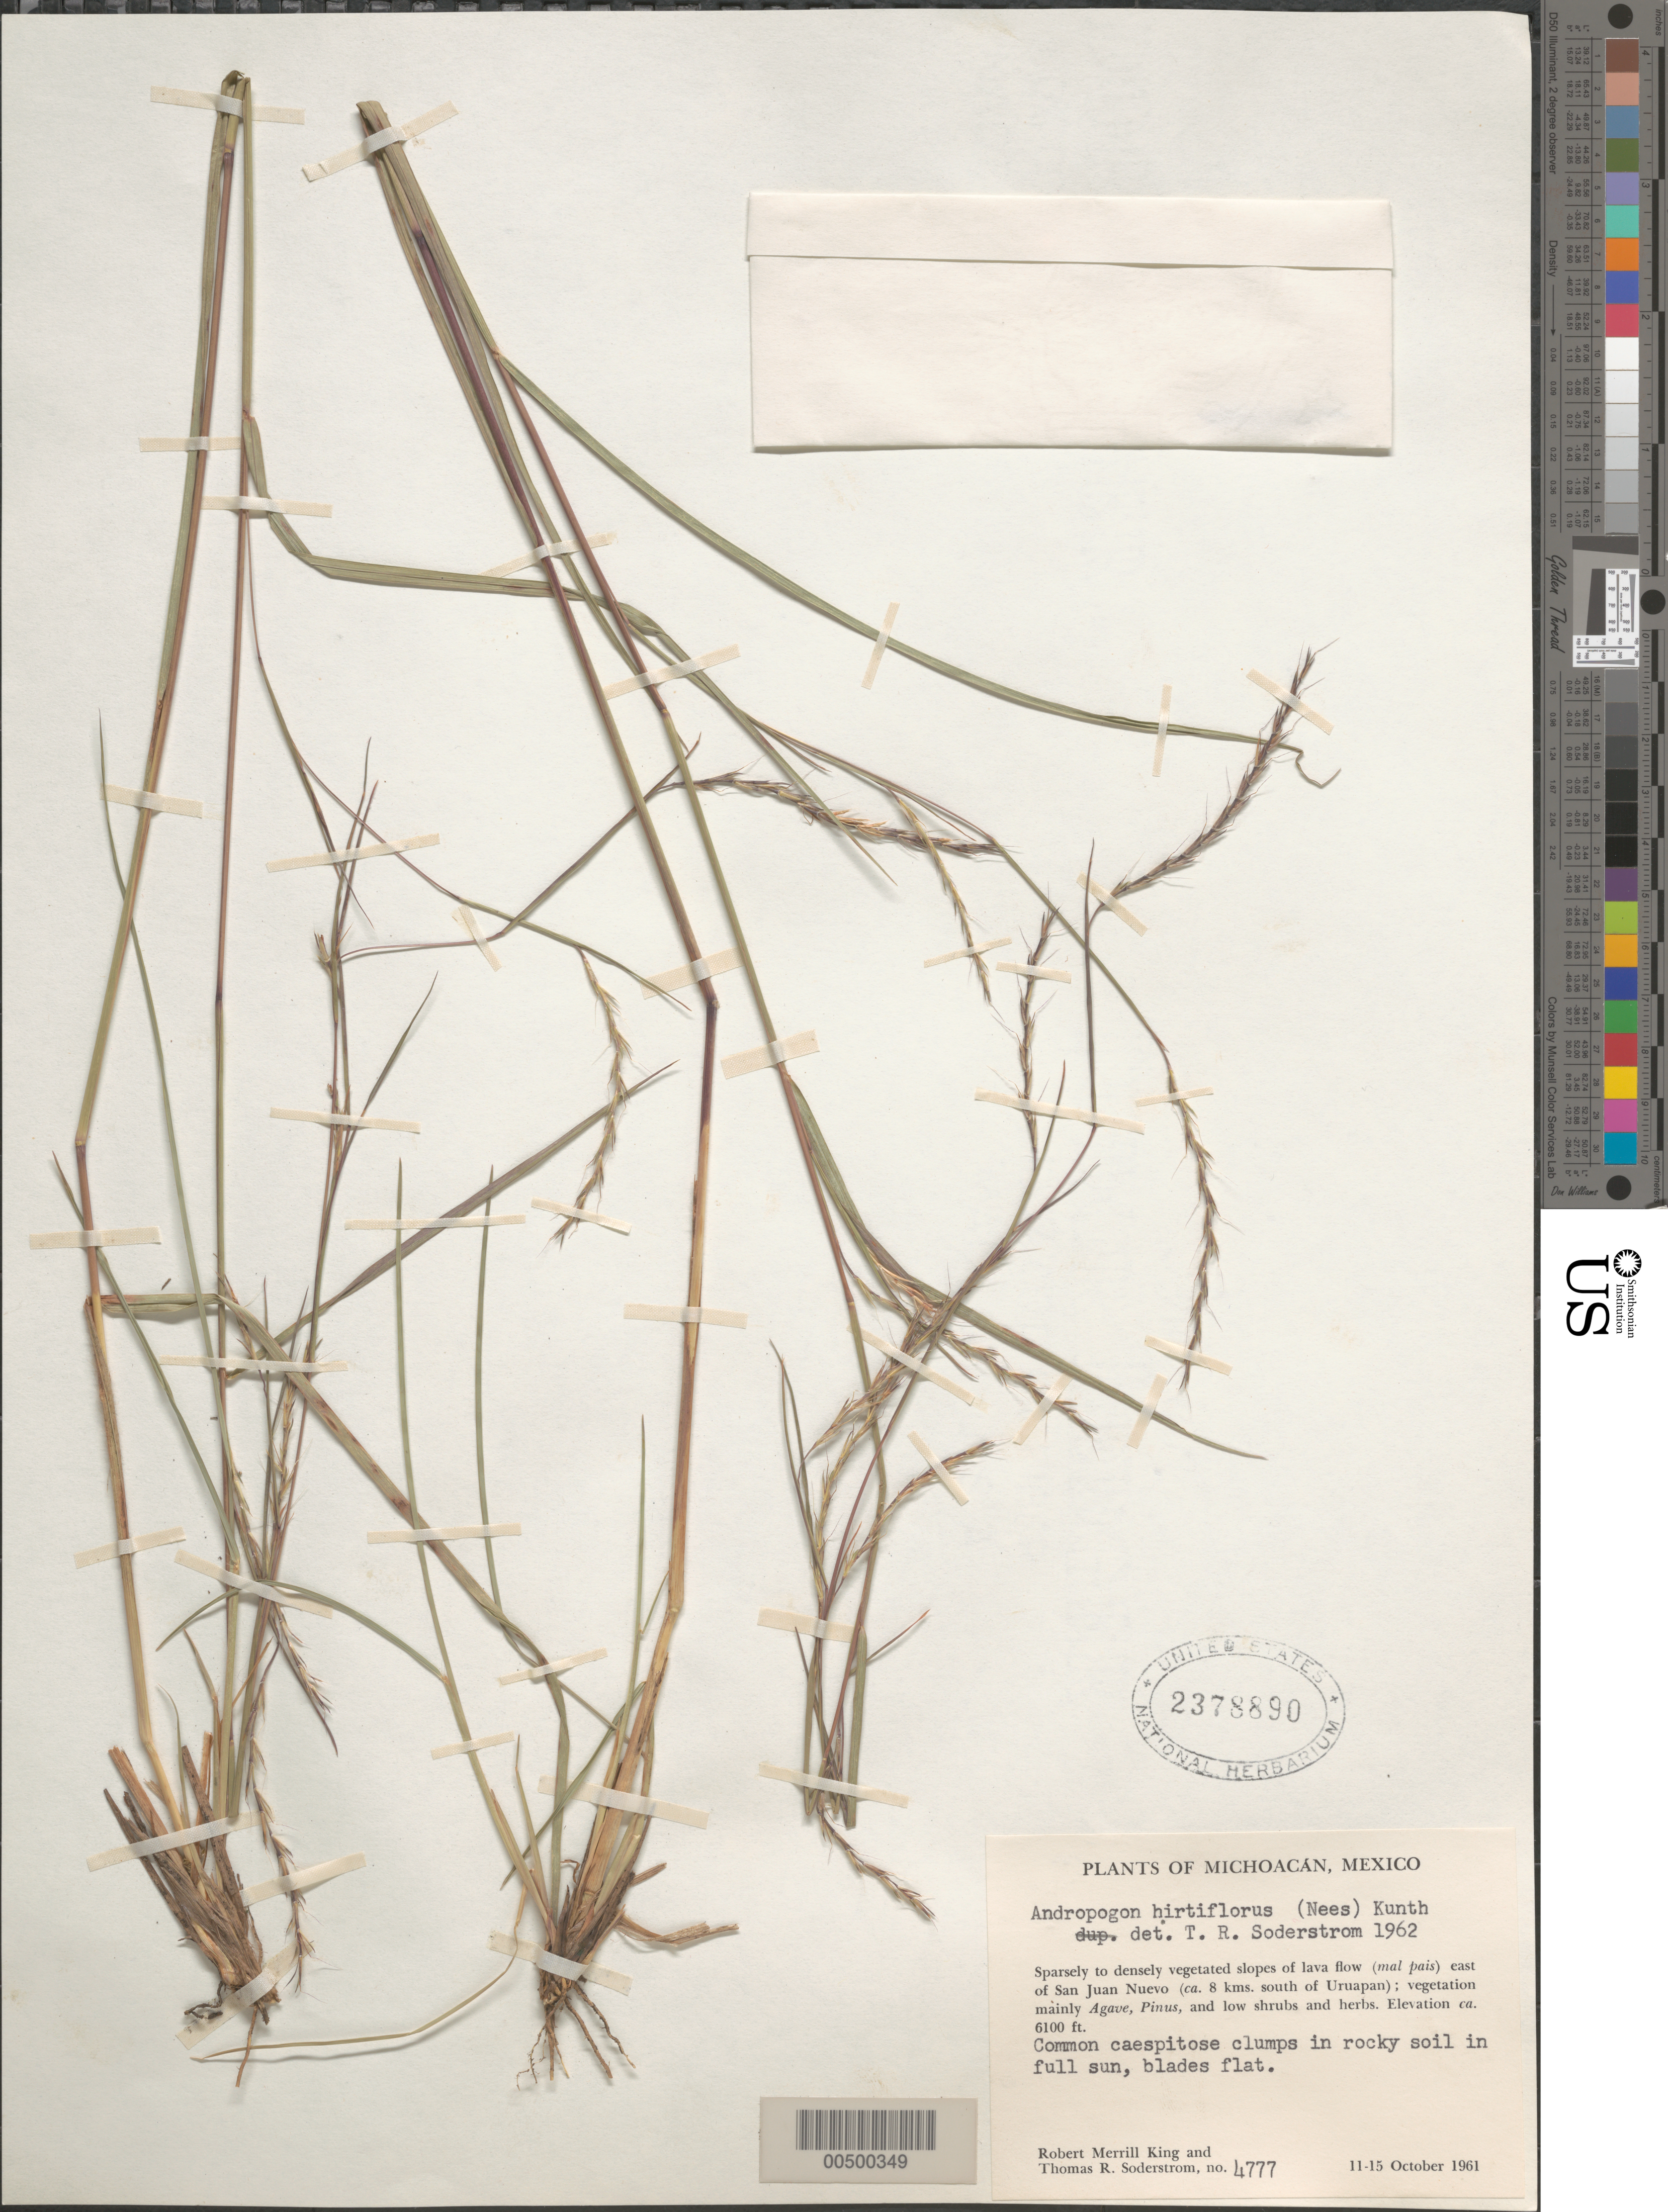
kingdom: Plantae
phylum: Tracheophyta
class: Liliopsida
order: Poales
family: Poaceae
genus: Schizachyrium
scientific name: Schizachyrium sanguineum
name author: (Retz.) Alston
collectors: R. M. King & T. R. Soderstrom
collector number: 4777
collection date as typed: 11 Oct 1961 to 15 Oct 1961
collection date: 1961-10-11/1961-10-15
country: Mexico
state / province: Michoacán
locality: E of San Juan Nuevo (ca. 8 km S of Uruapan)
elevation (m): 1859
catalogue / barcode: US 2378890